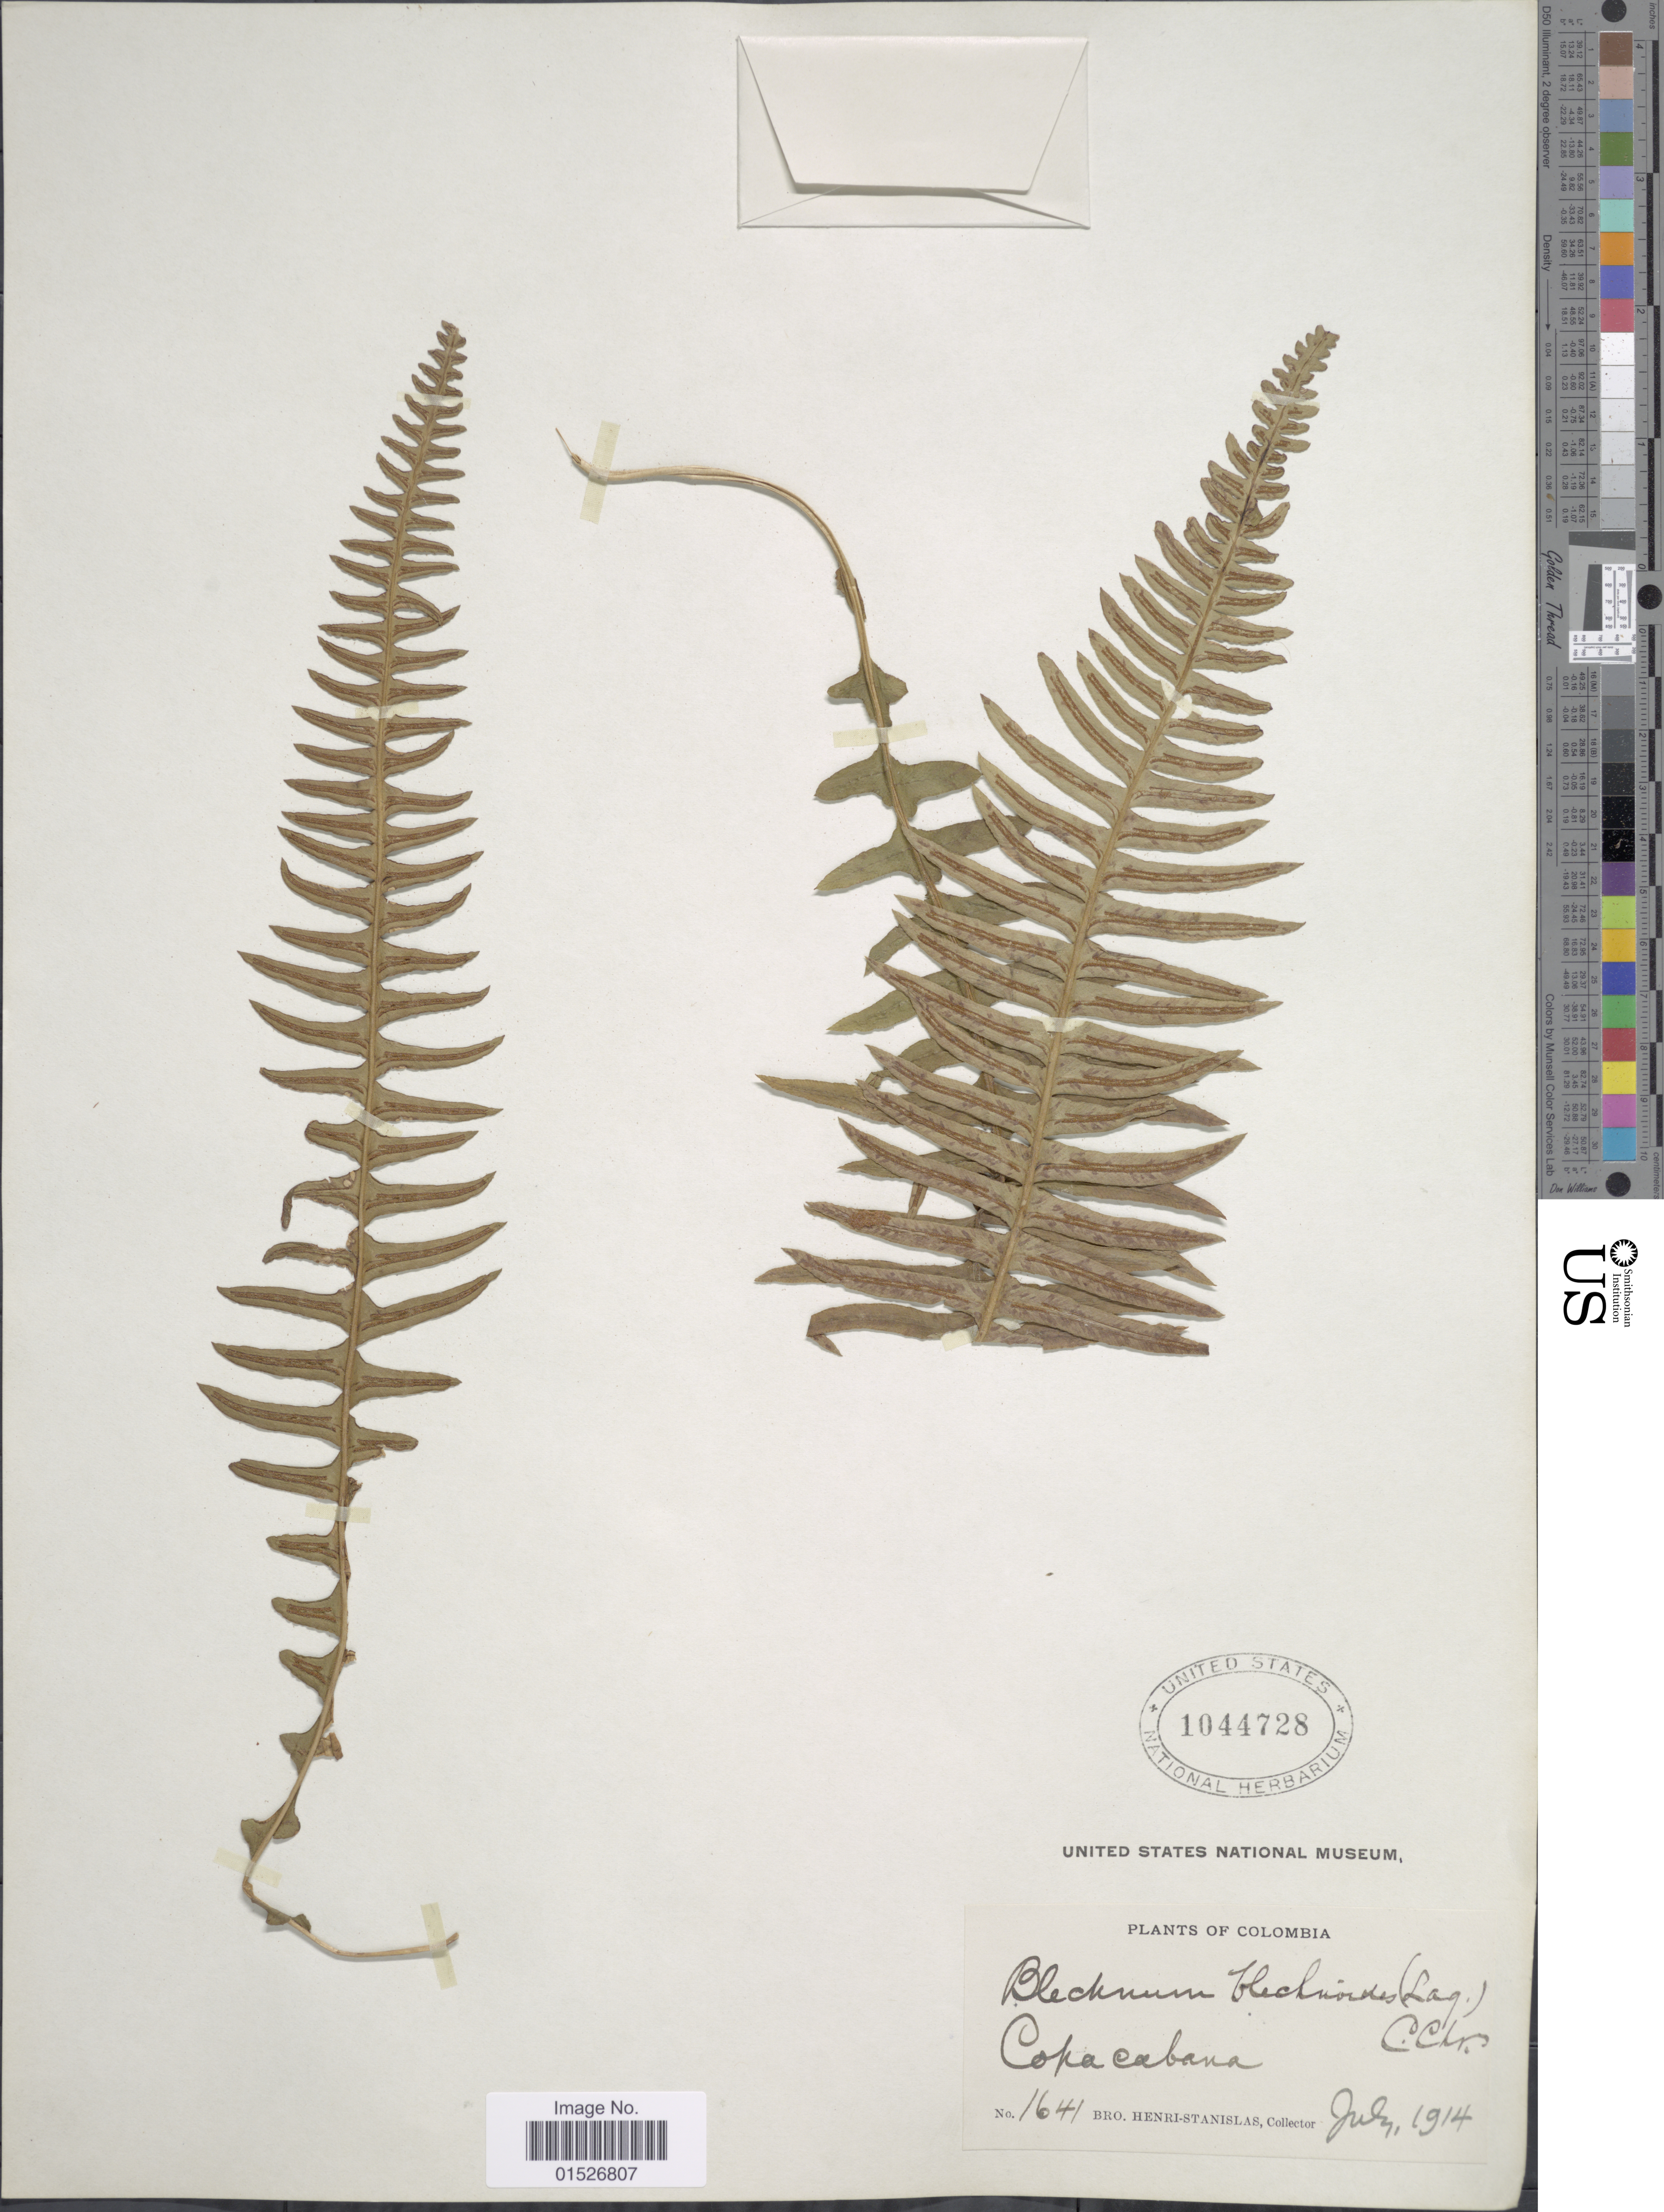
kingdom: Plantae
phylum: Tracheophyta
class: Polypodiopsida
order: Polypodiales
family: Blechnaceae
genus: Blechnum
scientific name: Blechnum polypodioides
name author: Raddi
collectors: Henri-Stanislas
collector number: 1641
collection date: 1914-07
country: Colombia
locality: Copacabana.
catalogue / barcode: US 104728